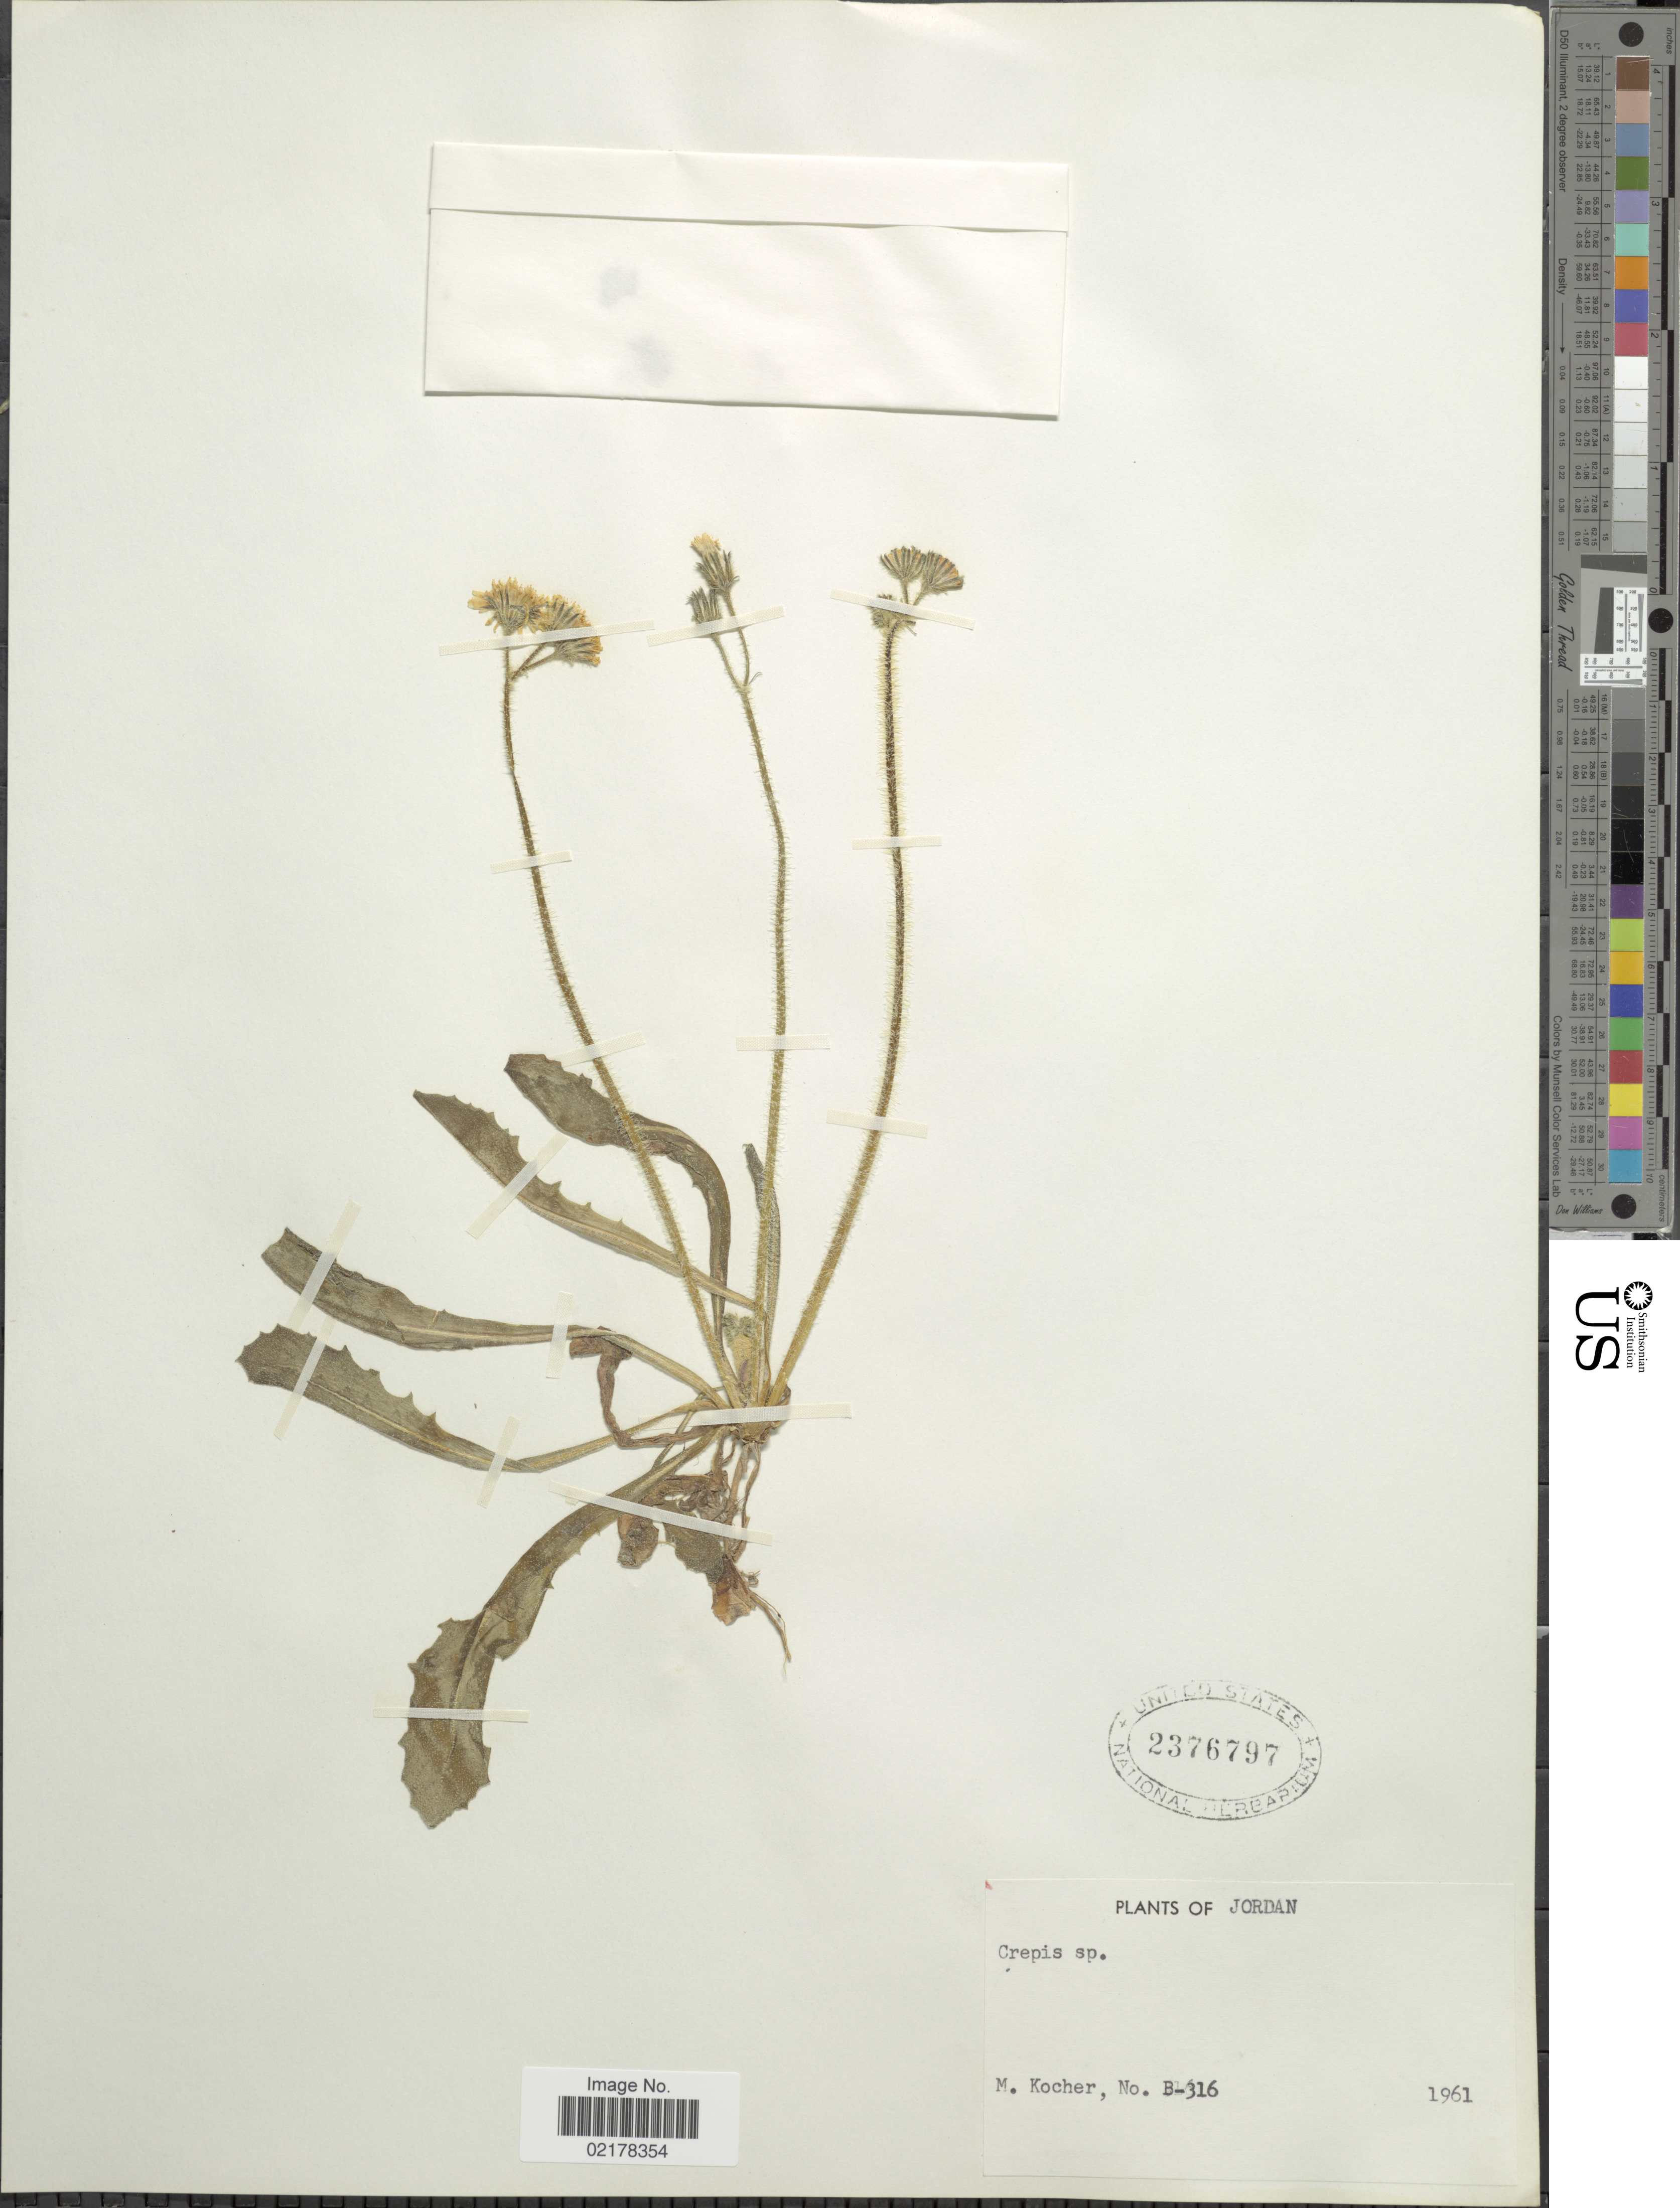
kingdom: Plantae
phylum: Tracheophyta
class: Magnoliopsida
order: Asterales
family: Asteraceae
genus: Crepis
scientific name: Crepis sp.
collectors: M. Kocher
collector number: B-316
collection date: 1961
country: Jordan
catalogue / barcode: US 2376797